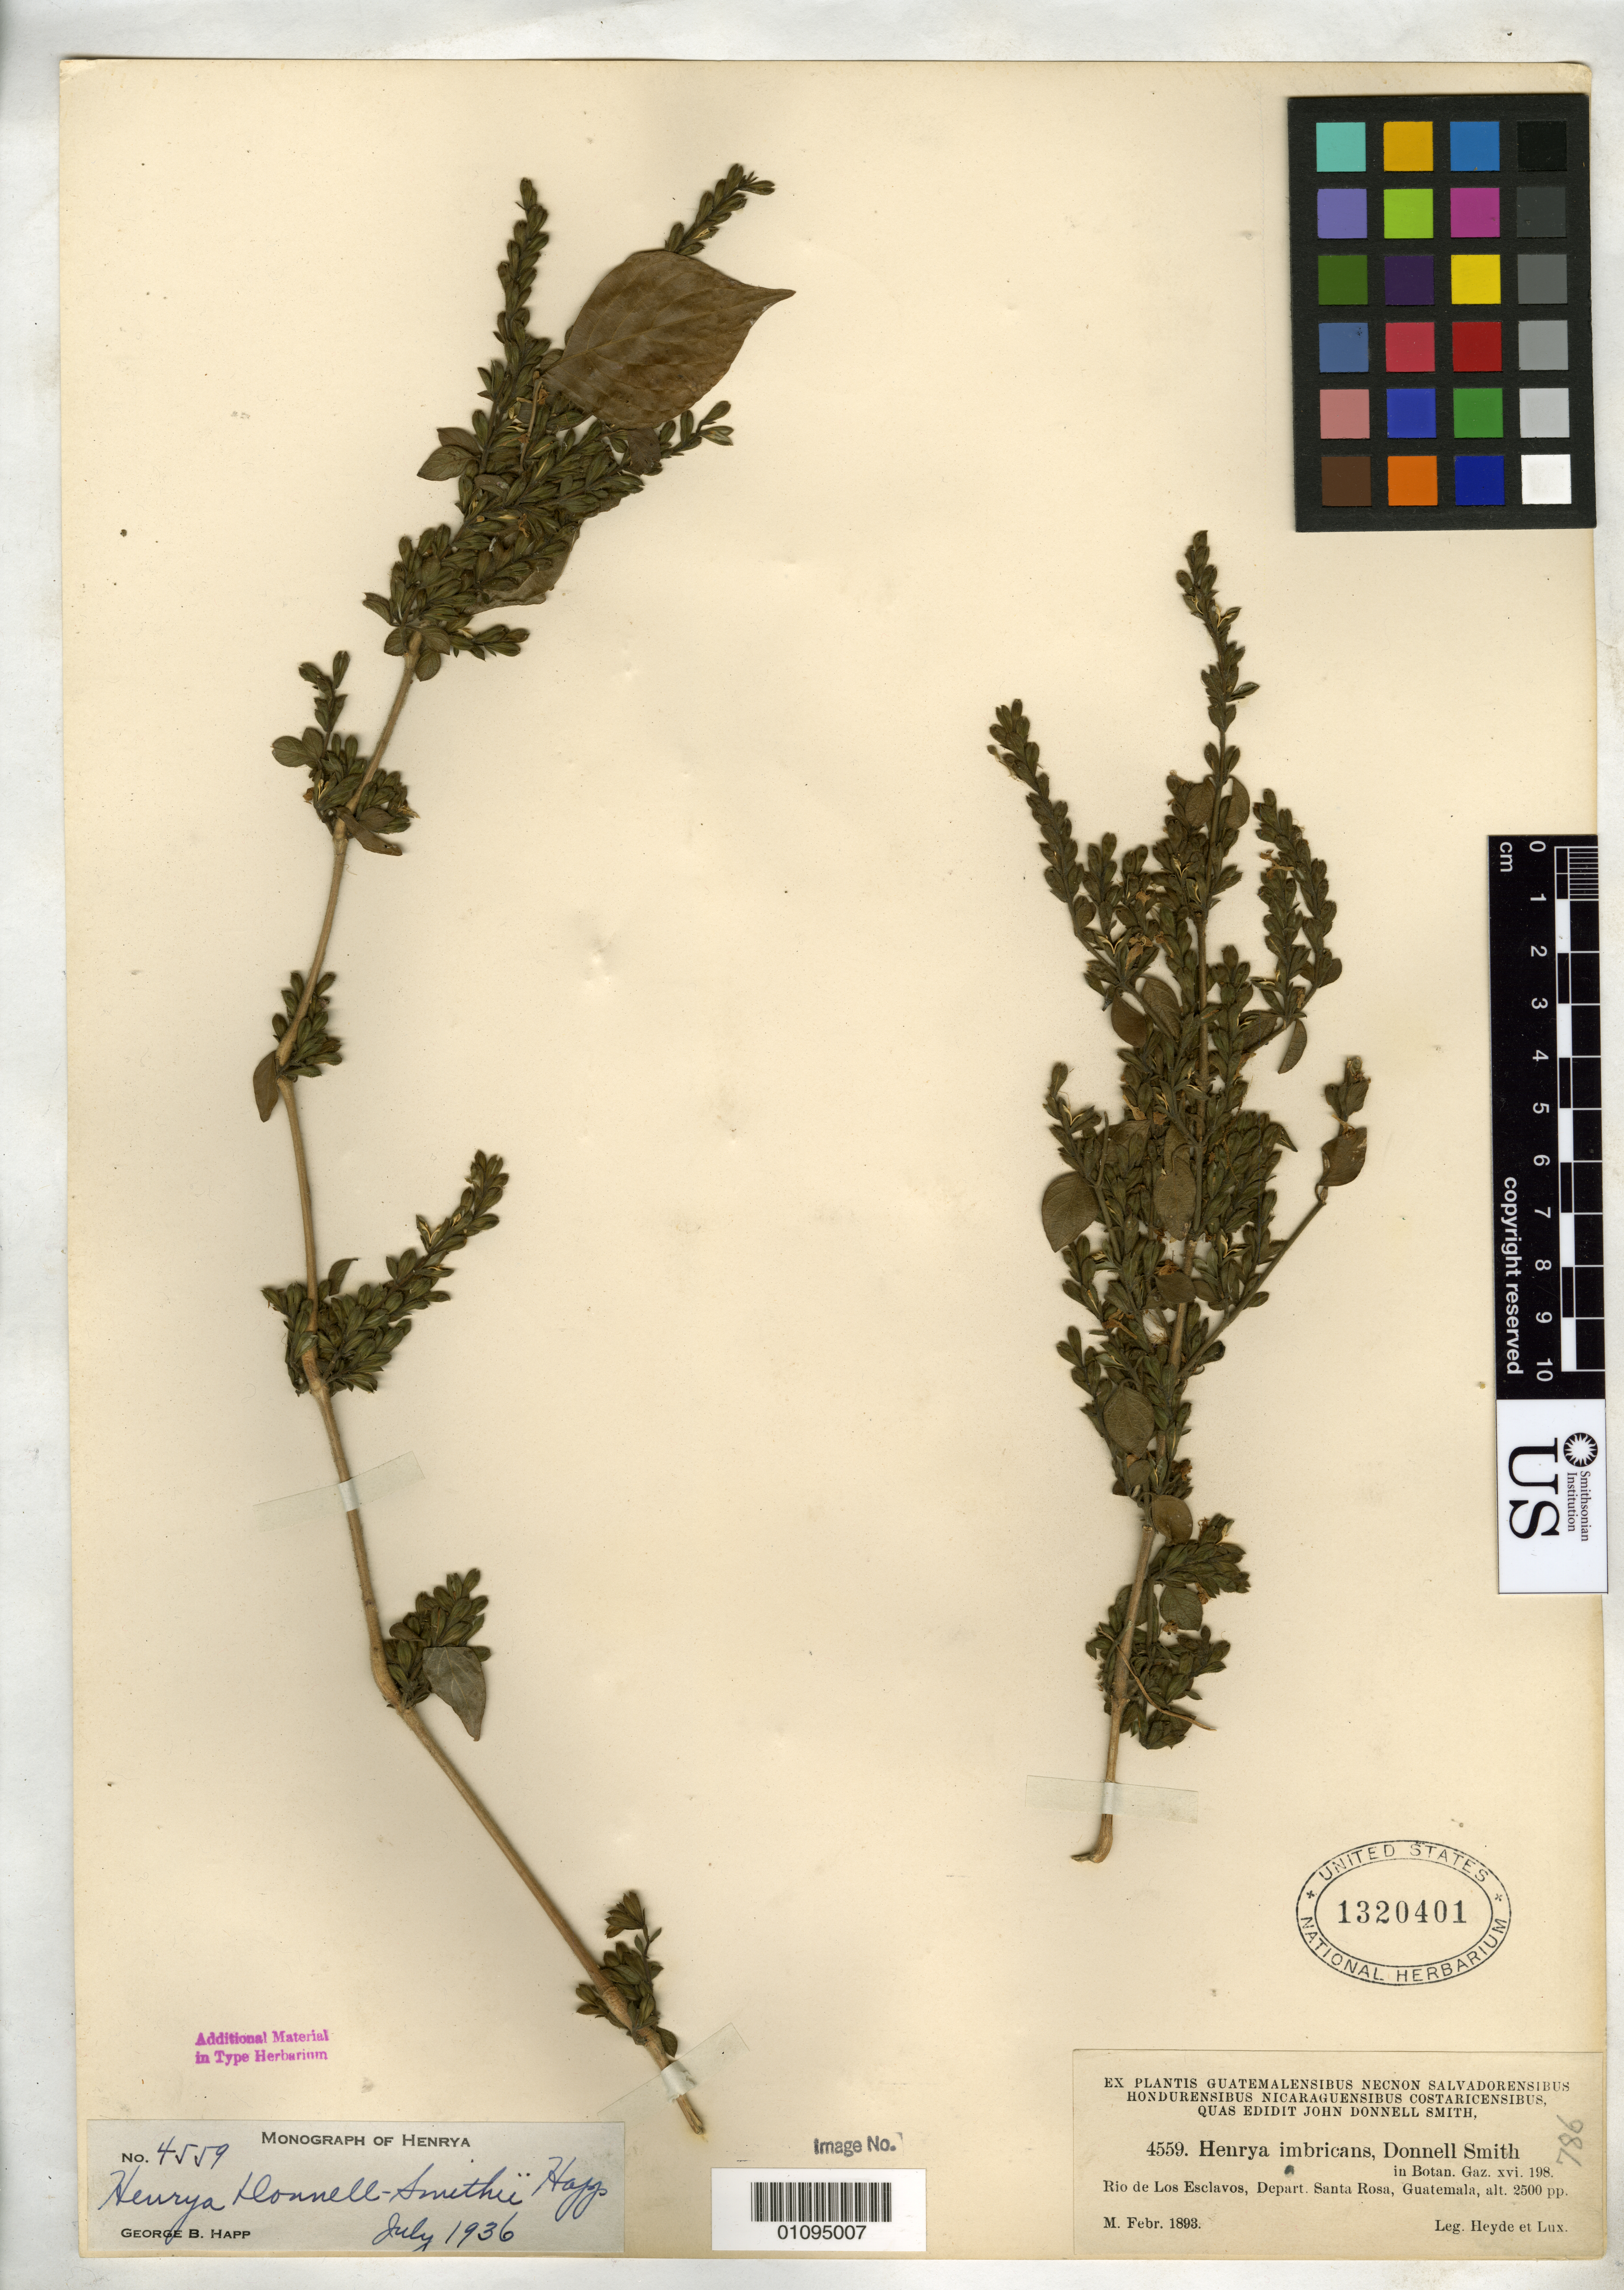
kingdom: Plantae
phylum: Tracheophyta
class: Magnoliopsida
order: Lamiales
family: Acanthaceae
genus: Henrya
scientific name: Henrya donnell-smithii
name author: Happ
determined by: Happ, G. B.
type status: Isotype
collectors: E. T. Heyde & E. Lux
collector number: J.D.S. 4559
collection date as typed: Feb 1893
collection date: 1893-02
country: Guatemala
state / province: Santa Rosa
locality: Rio de Los Esclavos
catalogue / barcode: US 1320401